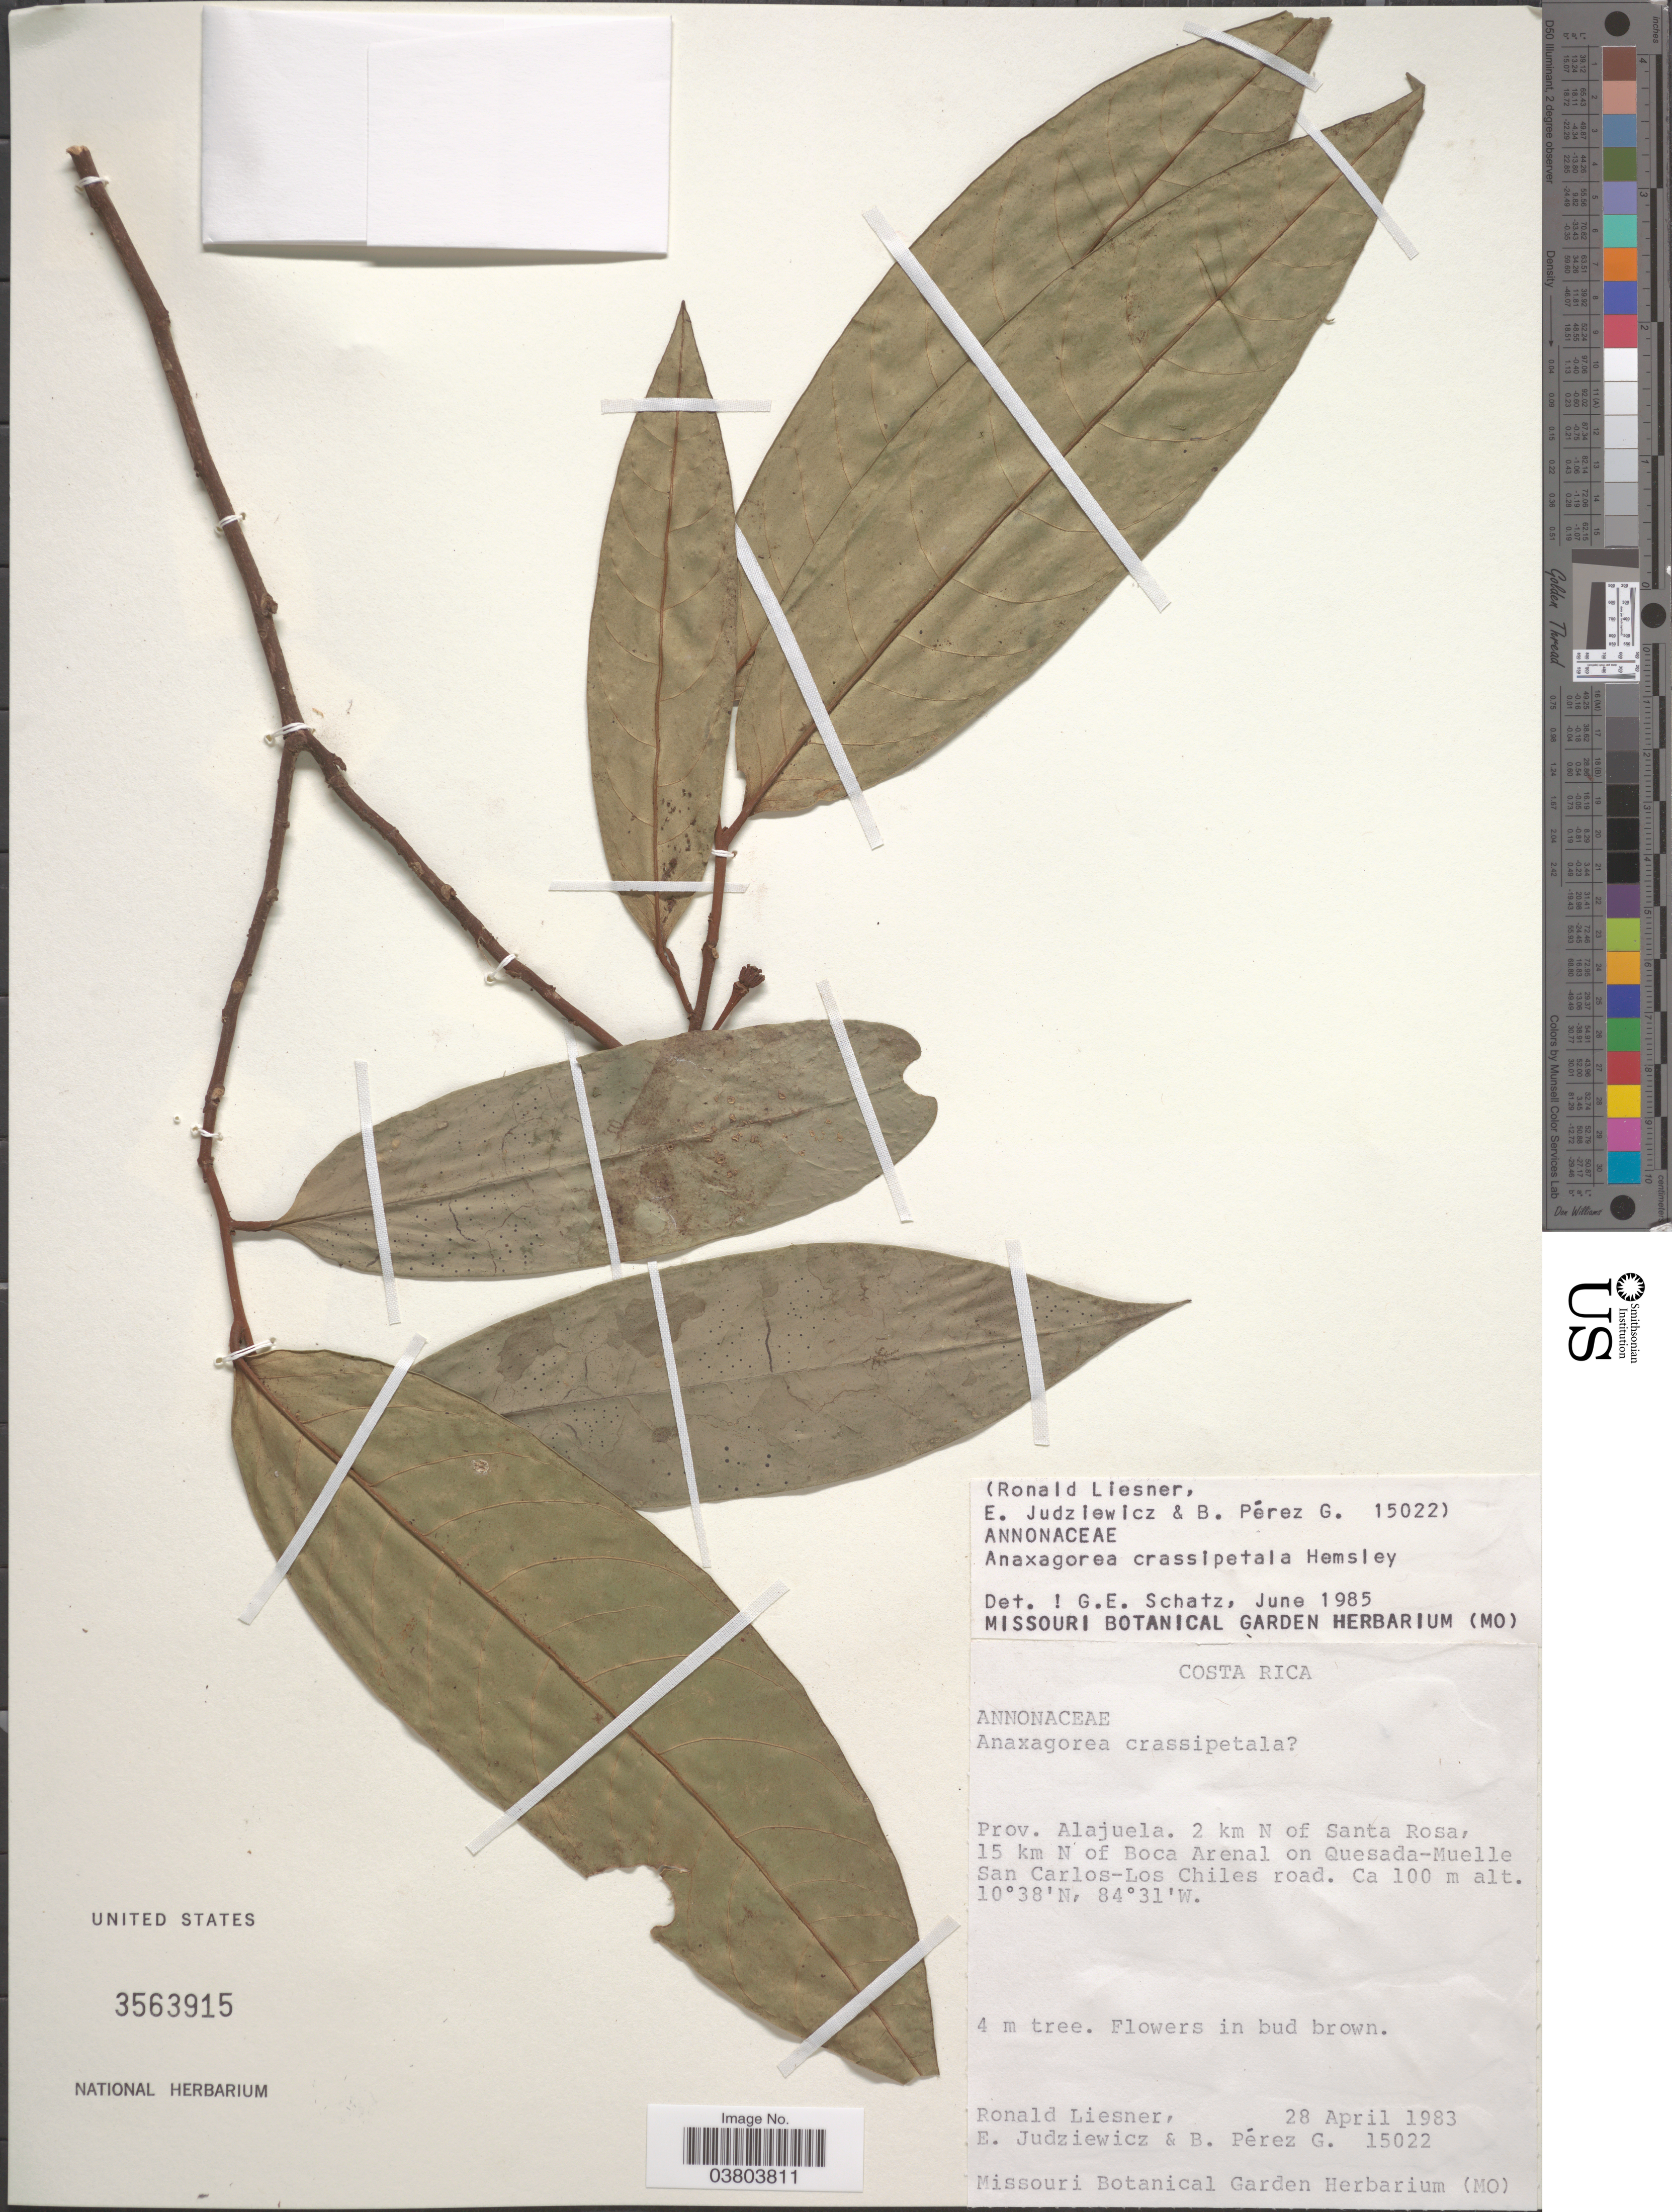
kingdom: Plantae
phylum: Tracheophyta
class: Magnoliopsida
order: Magnoliales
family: Annonaceae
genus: Anaxagorea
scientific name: Anaxagorea crassipetala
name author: Hemsl.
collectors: R. L. Liesner, E. Judziewicz & B. Perez G.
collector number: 15022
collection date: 1983-04-28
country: Costa Rica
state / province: Alajuela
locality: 2 km N of Santa Rosa, 15 km N of Boca Arenal on Quesada-Meelle San Carlos-Los Chiles road.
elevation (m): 100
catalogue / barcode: US 3563915